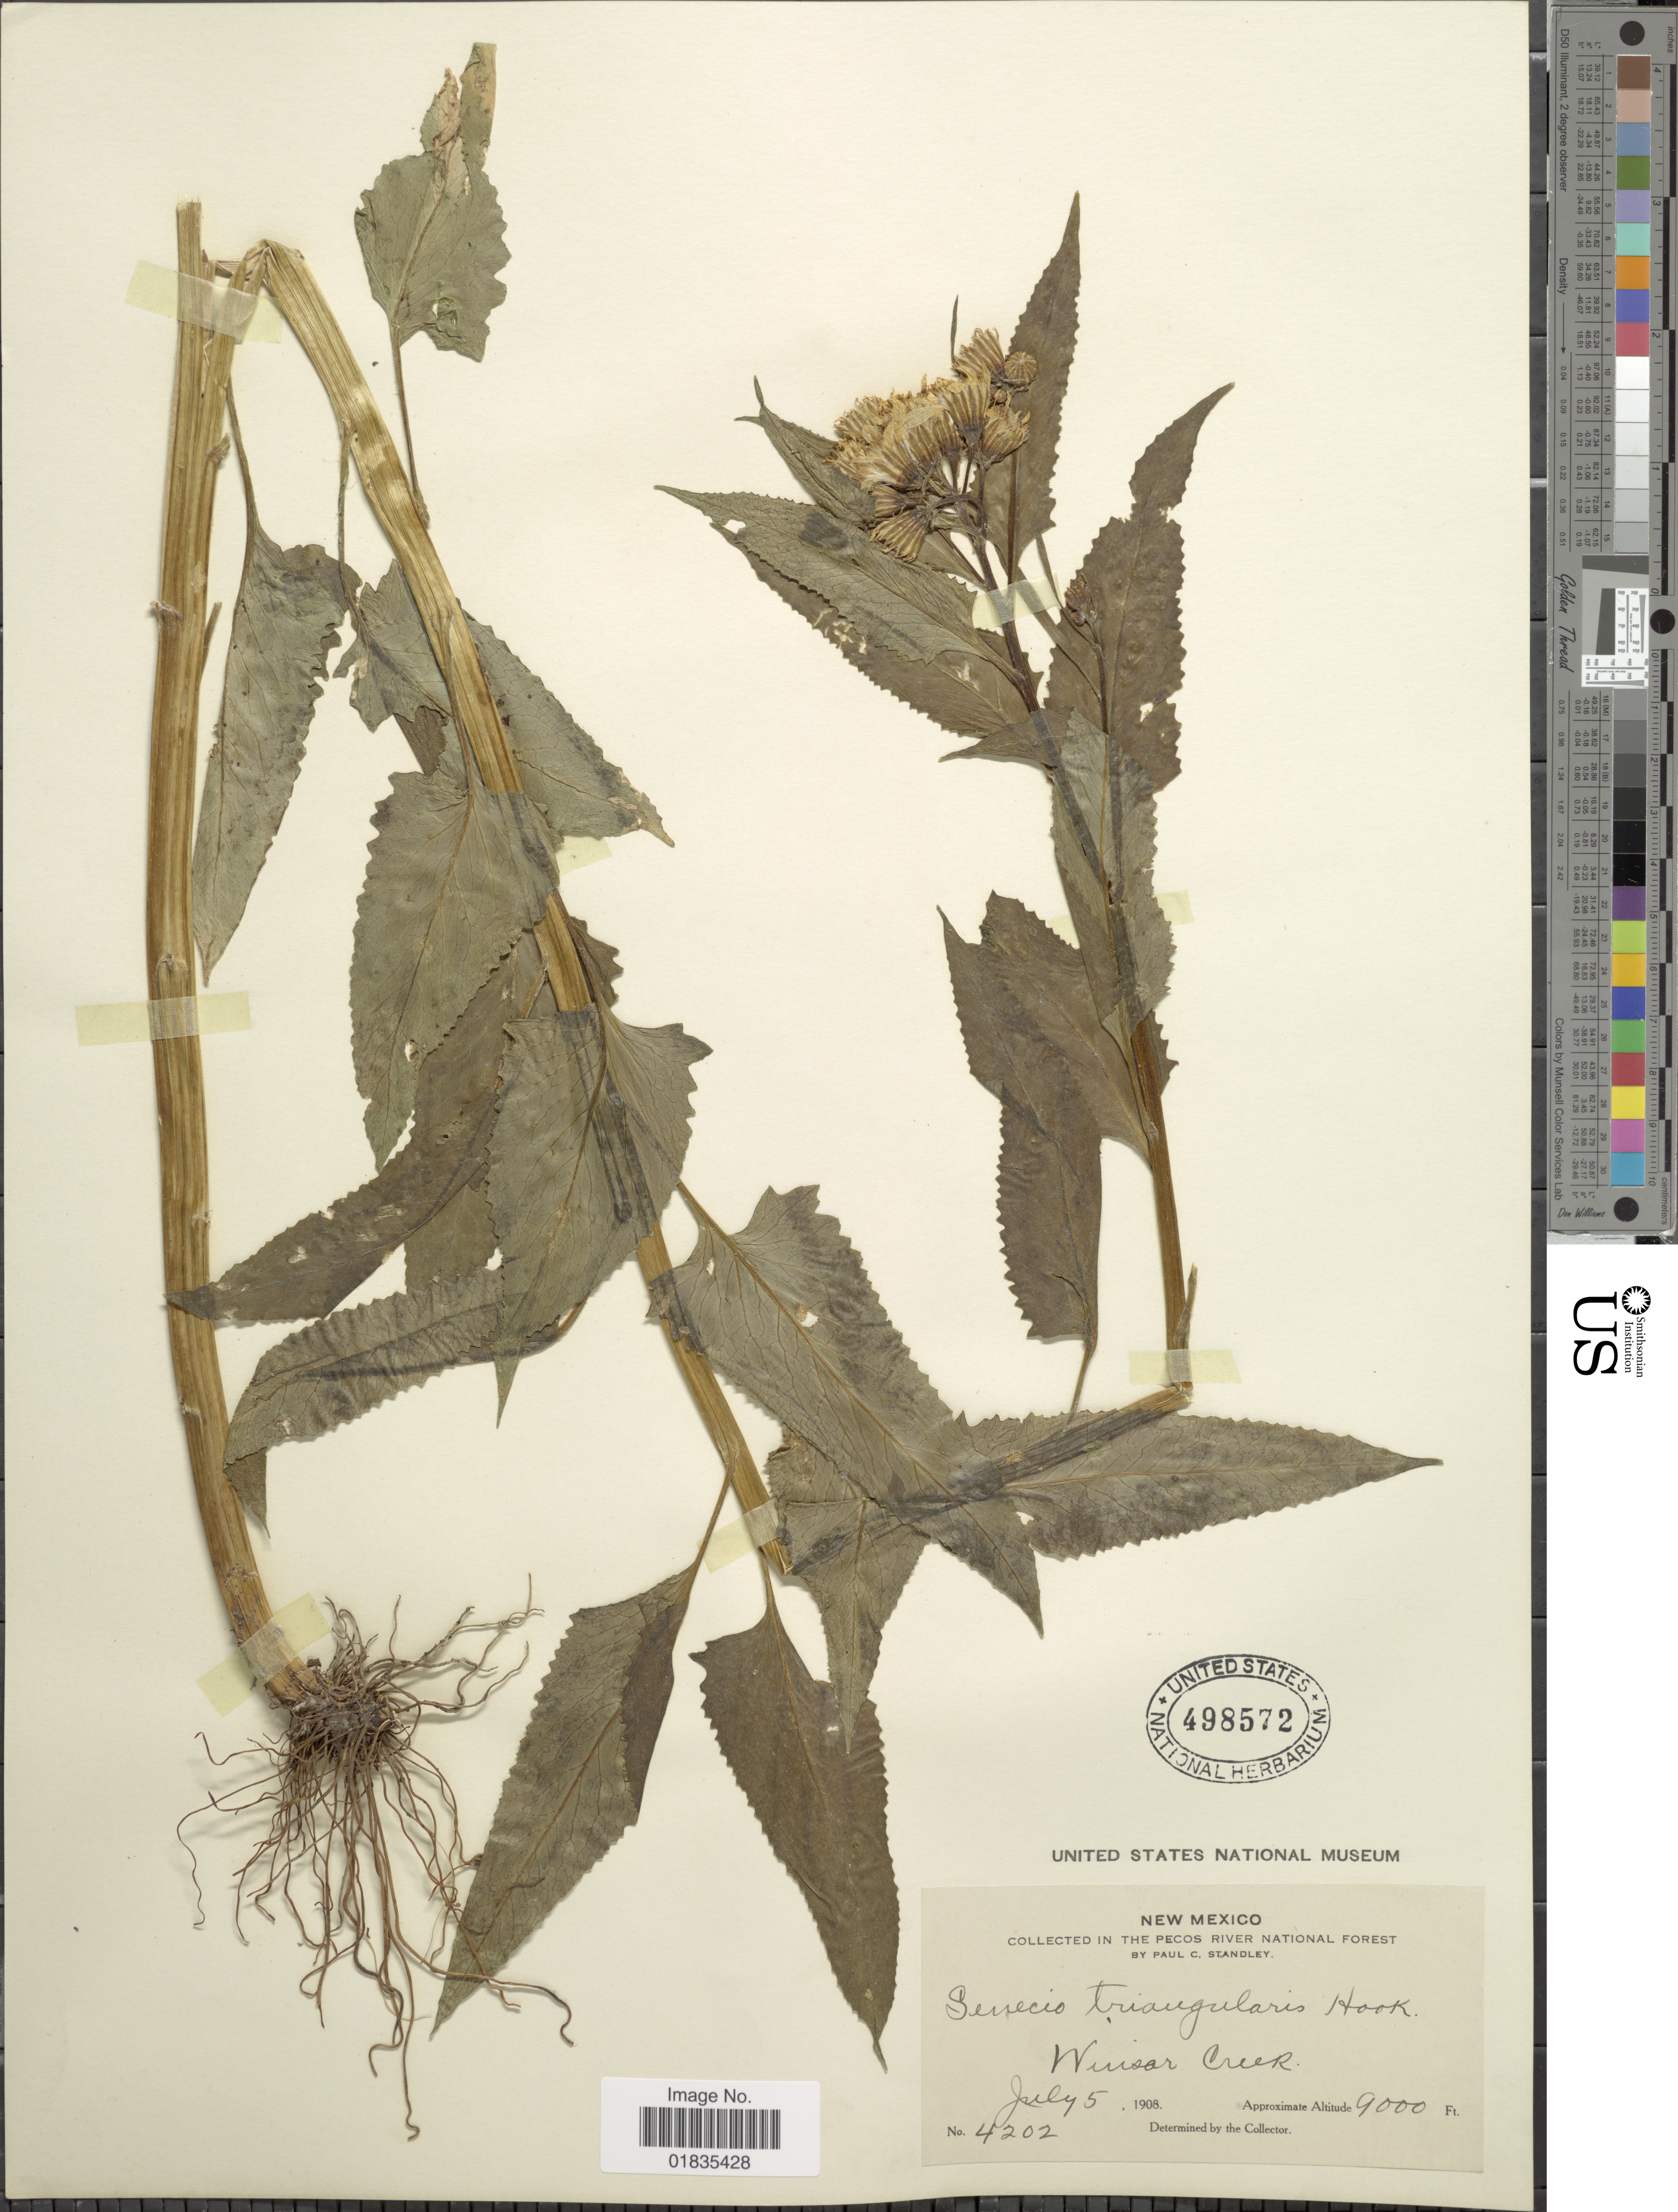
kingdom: Plantae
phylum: Tracheophyta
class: Magnoliopsida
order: Asterales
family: Asteraceae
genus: Senecio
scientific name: Senecio triangularis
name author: Hook.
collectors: P. C. Standley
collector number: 4202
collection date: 1908-07-05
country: United States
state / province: New Mexico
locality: The Pecos River National Forest, Winsor Creek.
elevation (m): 2743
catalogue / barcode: US 498572